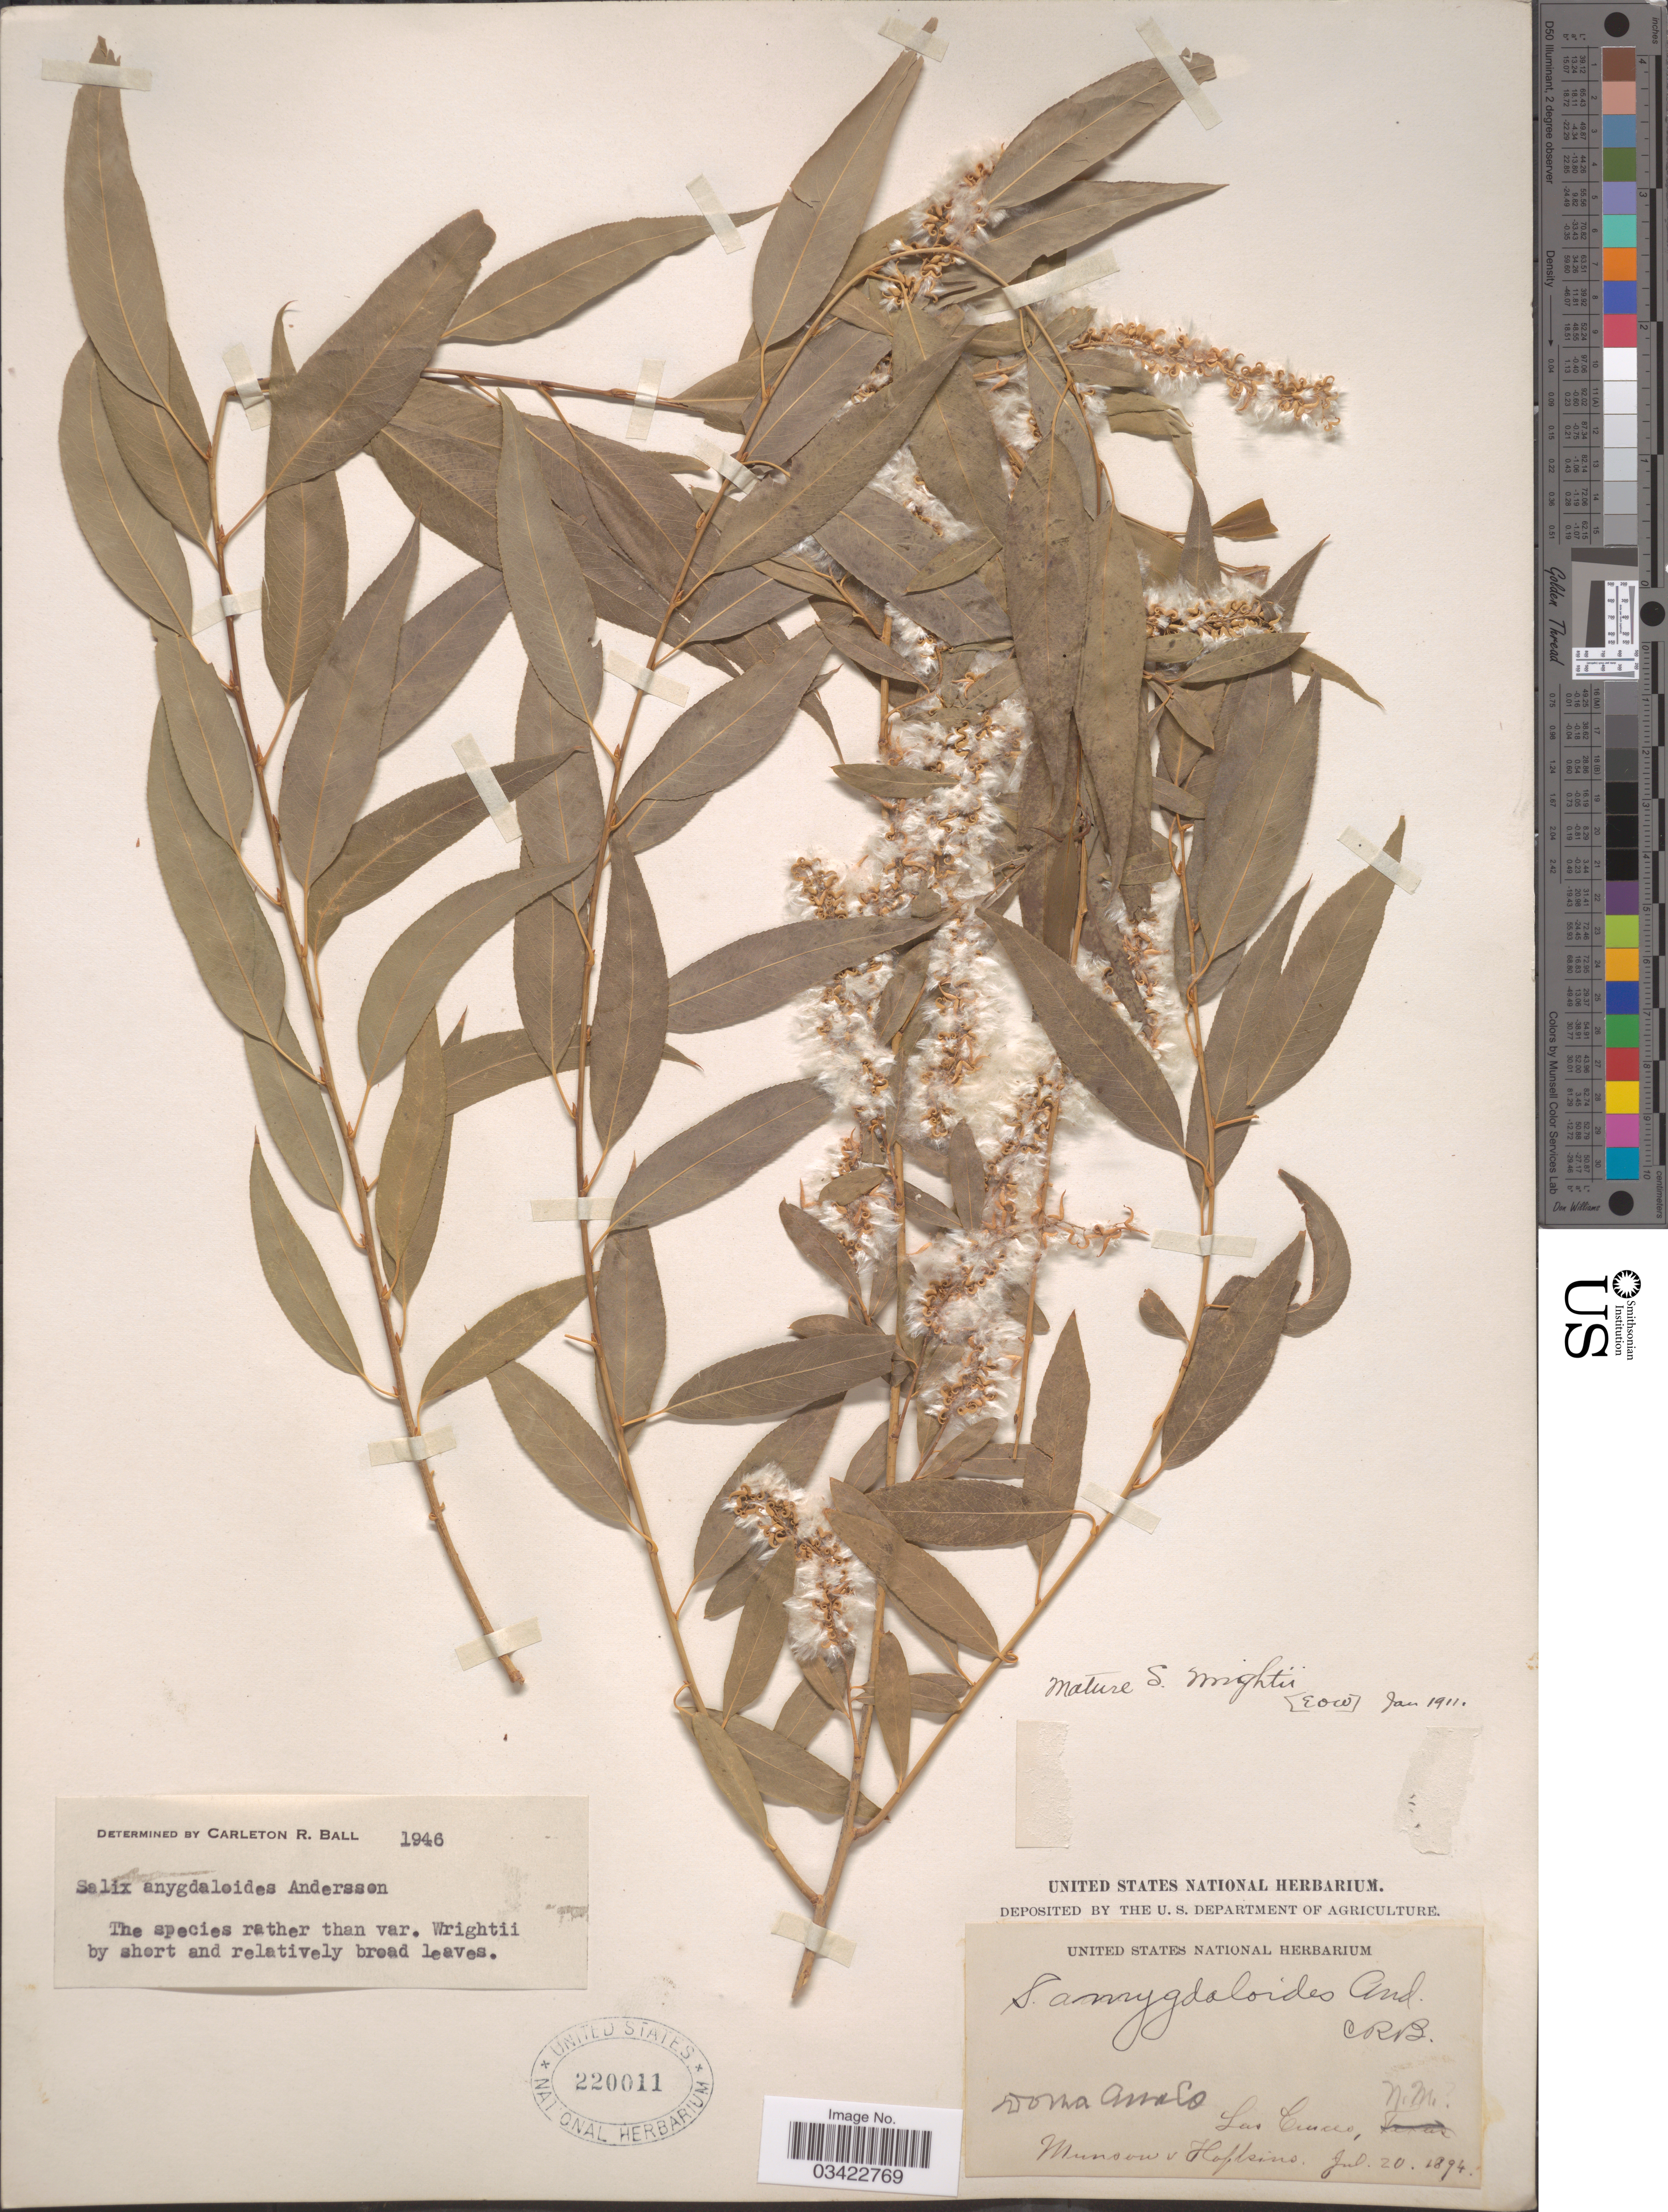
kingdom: Plantae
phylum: Tracheophyta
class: Magnoliopsida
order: Malpighiales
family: Salicaceae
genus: Salix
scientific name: Salix amygdaloides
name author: Andersson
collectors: -. Munson & -- Hopkins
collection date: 1894-07-20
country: United States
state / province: New Mexico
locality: Dona Ana Co. Las Cruces.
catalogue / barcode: US 220011